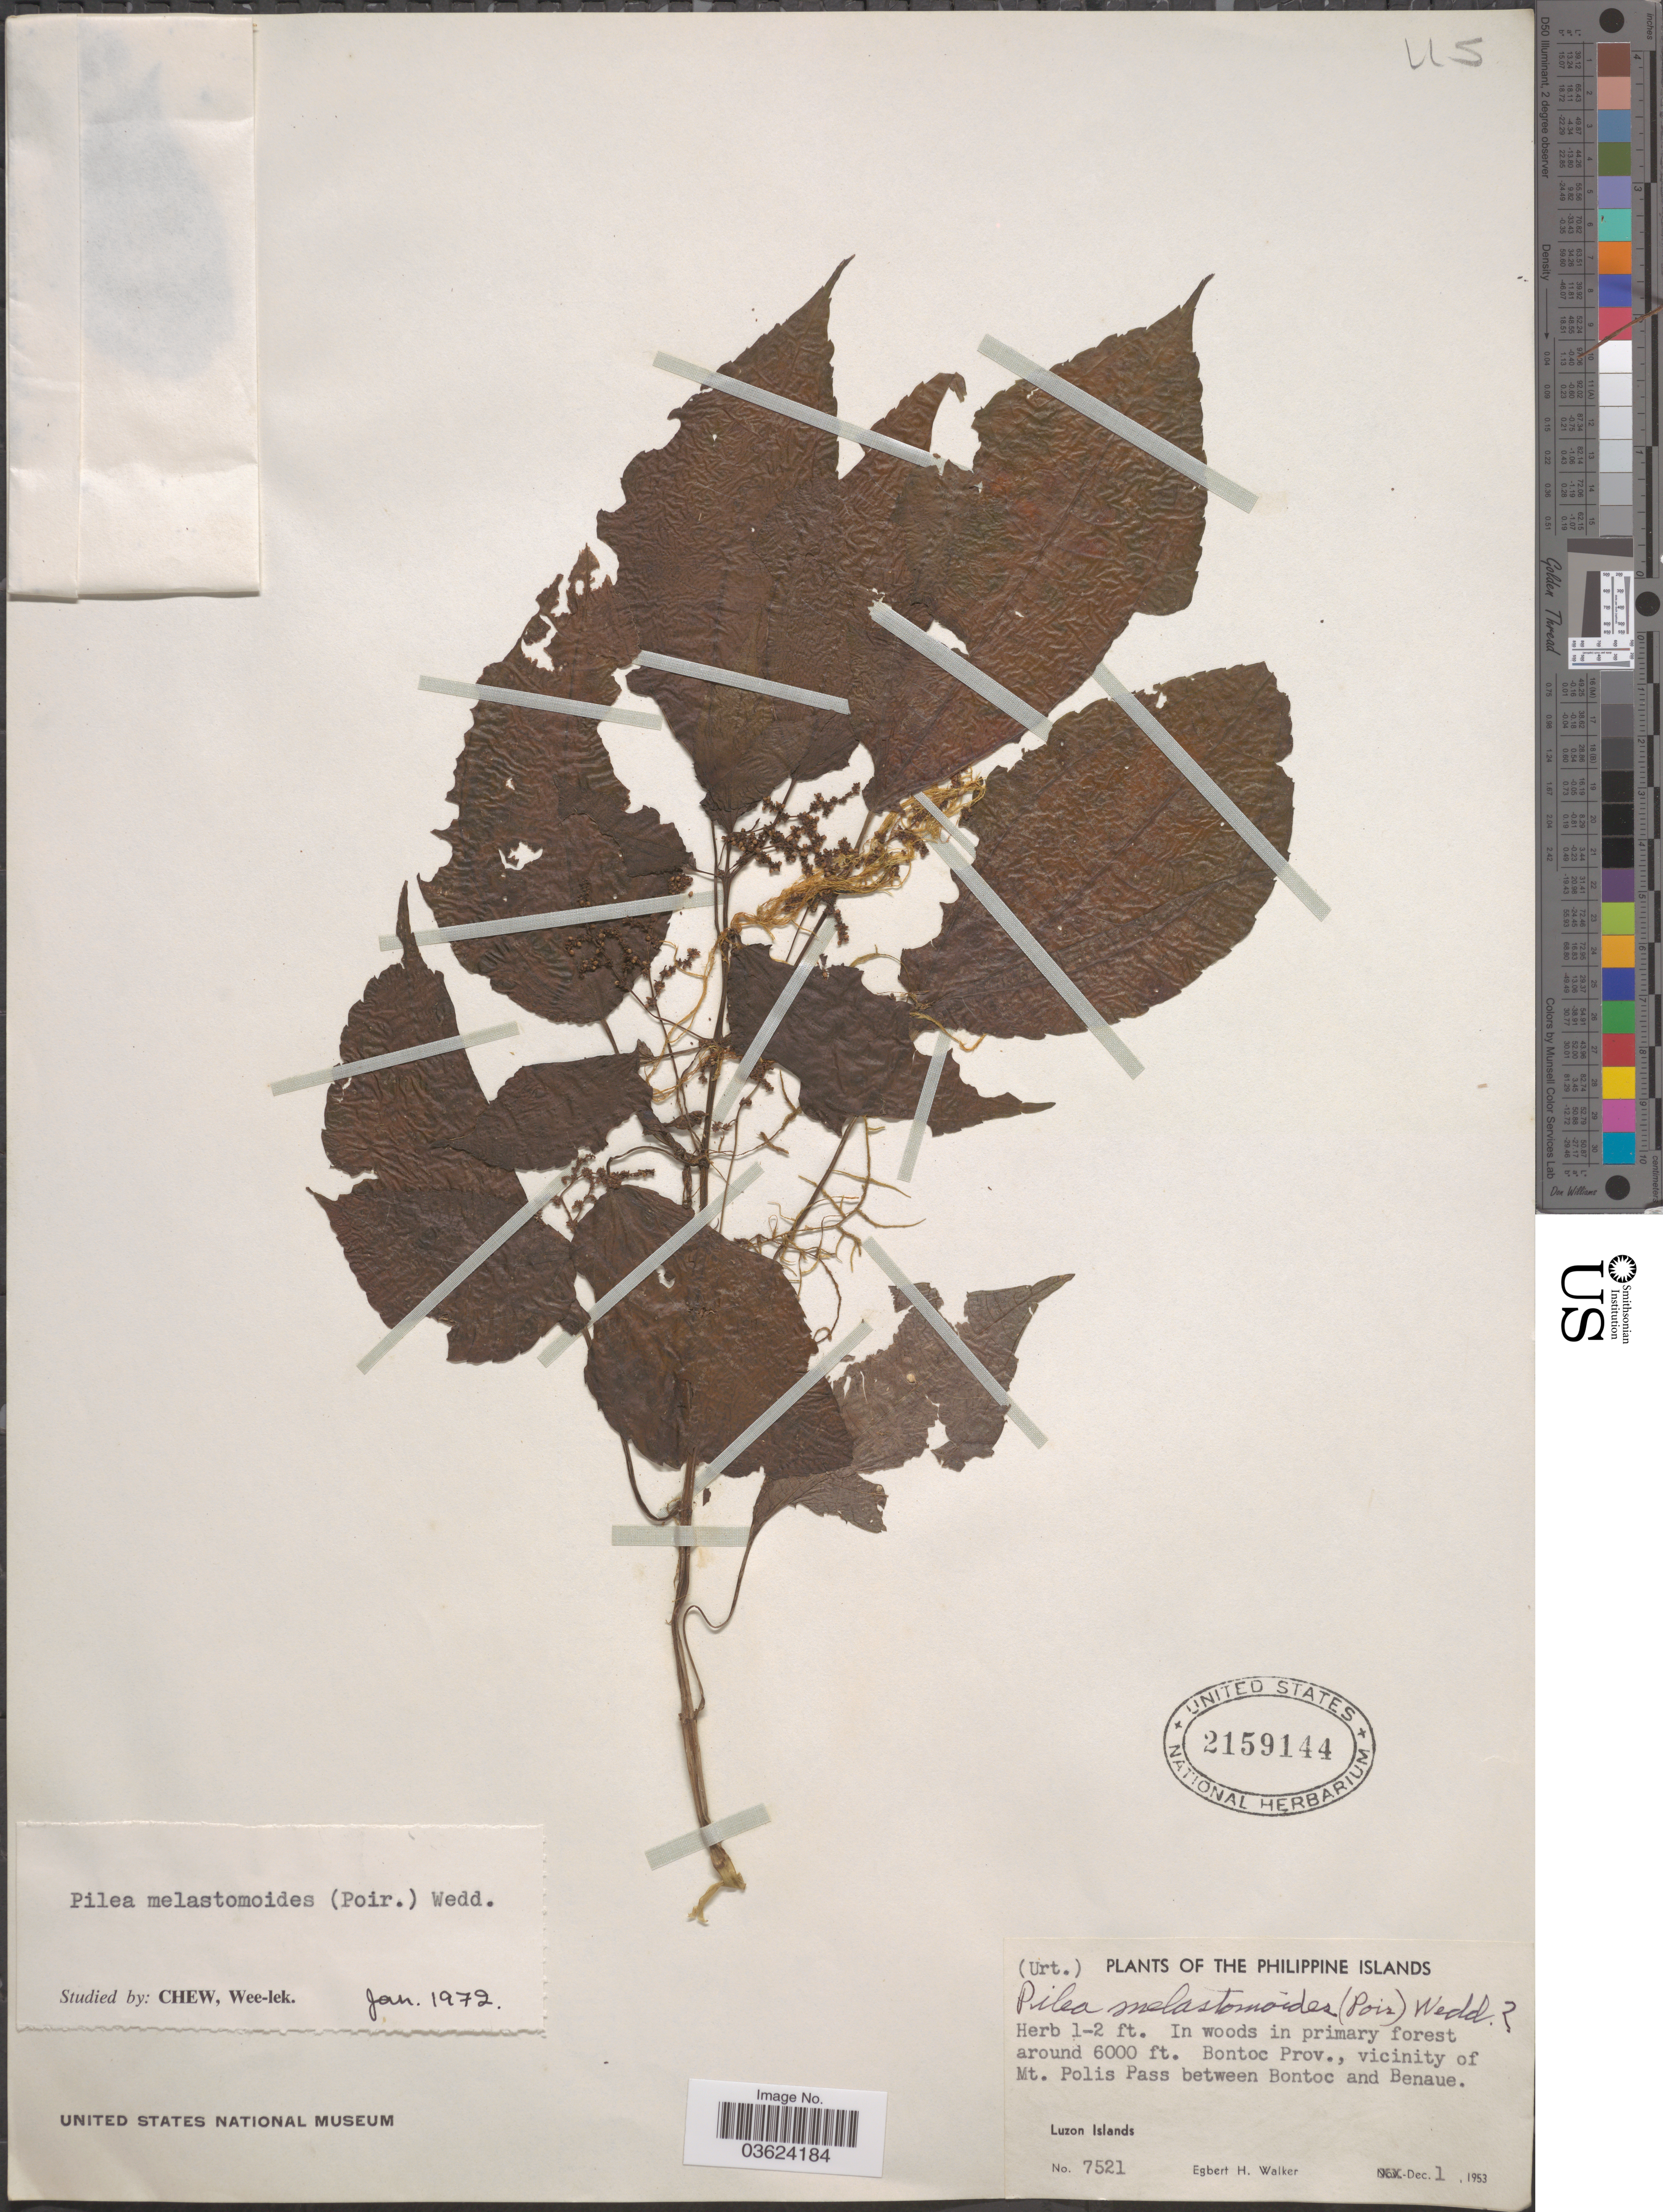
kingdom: Plantae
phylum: Tracheophyta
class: Magnoliopsida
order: Rosales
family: Urticaceae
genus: Pilea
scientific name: Pilea melastomoides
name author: (Spreng.) Urb.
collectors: E. H. Walker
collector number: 7521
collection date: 1953-12-01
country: Philippines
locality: Philippine Islands. Bontoc Prov., vicinity of Mt. Polis Pass between Bontoc and Benaue. Luzon Islands.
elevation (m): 1829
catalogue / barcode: US 2159144